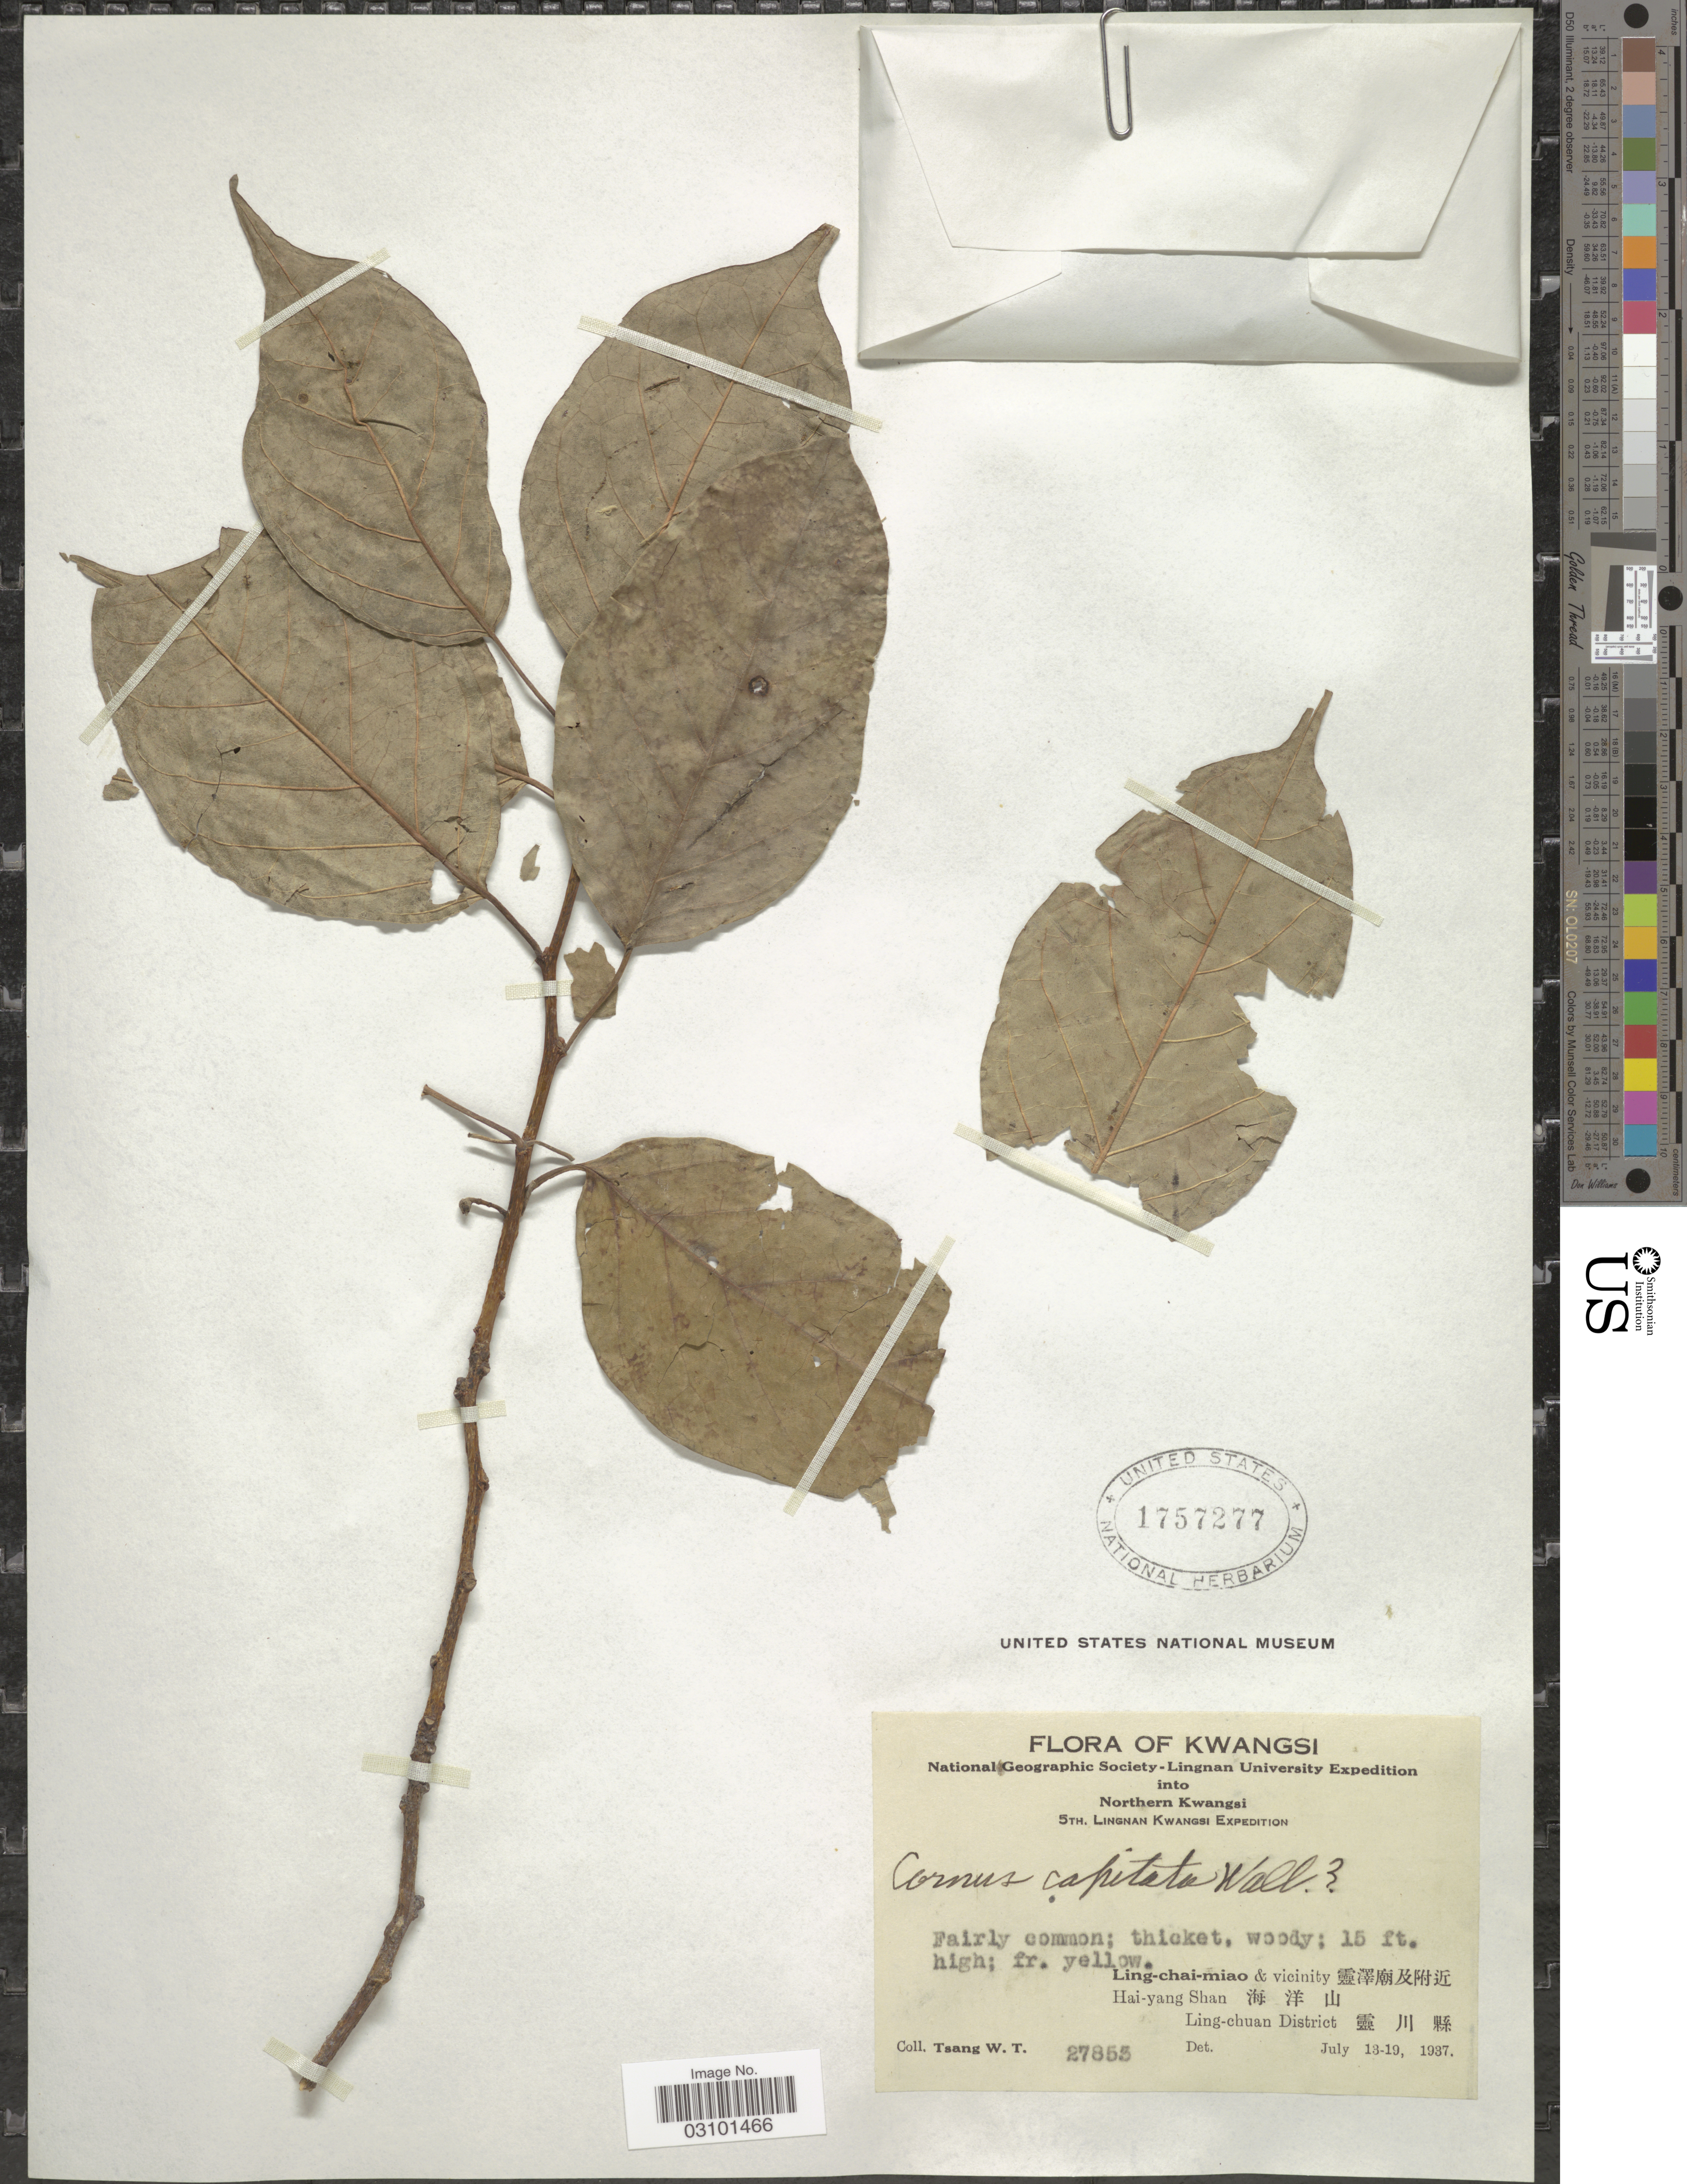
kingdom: Plantae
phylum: Tracheophyta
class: Magnoliopsida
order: Cornales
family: Cornaceae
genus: Cornus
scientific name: Cornus capitata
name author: Wall.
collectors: W. T. Tsang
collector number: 27853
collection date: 1937-07-13/1937-07-19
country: China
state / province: Guangxi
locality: Kwangsi. Northern Kwangsi. Ling-chai-miao & vicinity. Hai-yang Shan, Ling-chuan District.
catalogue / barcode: US 1757277